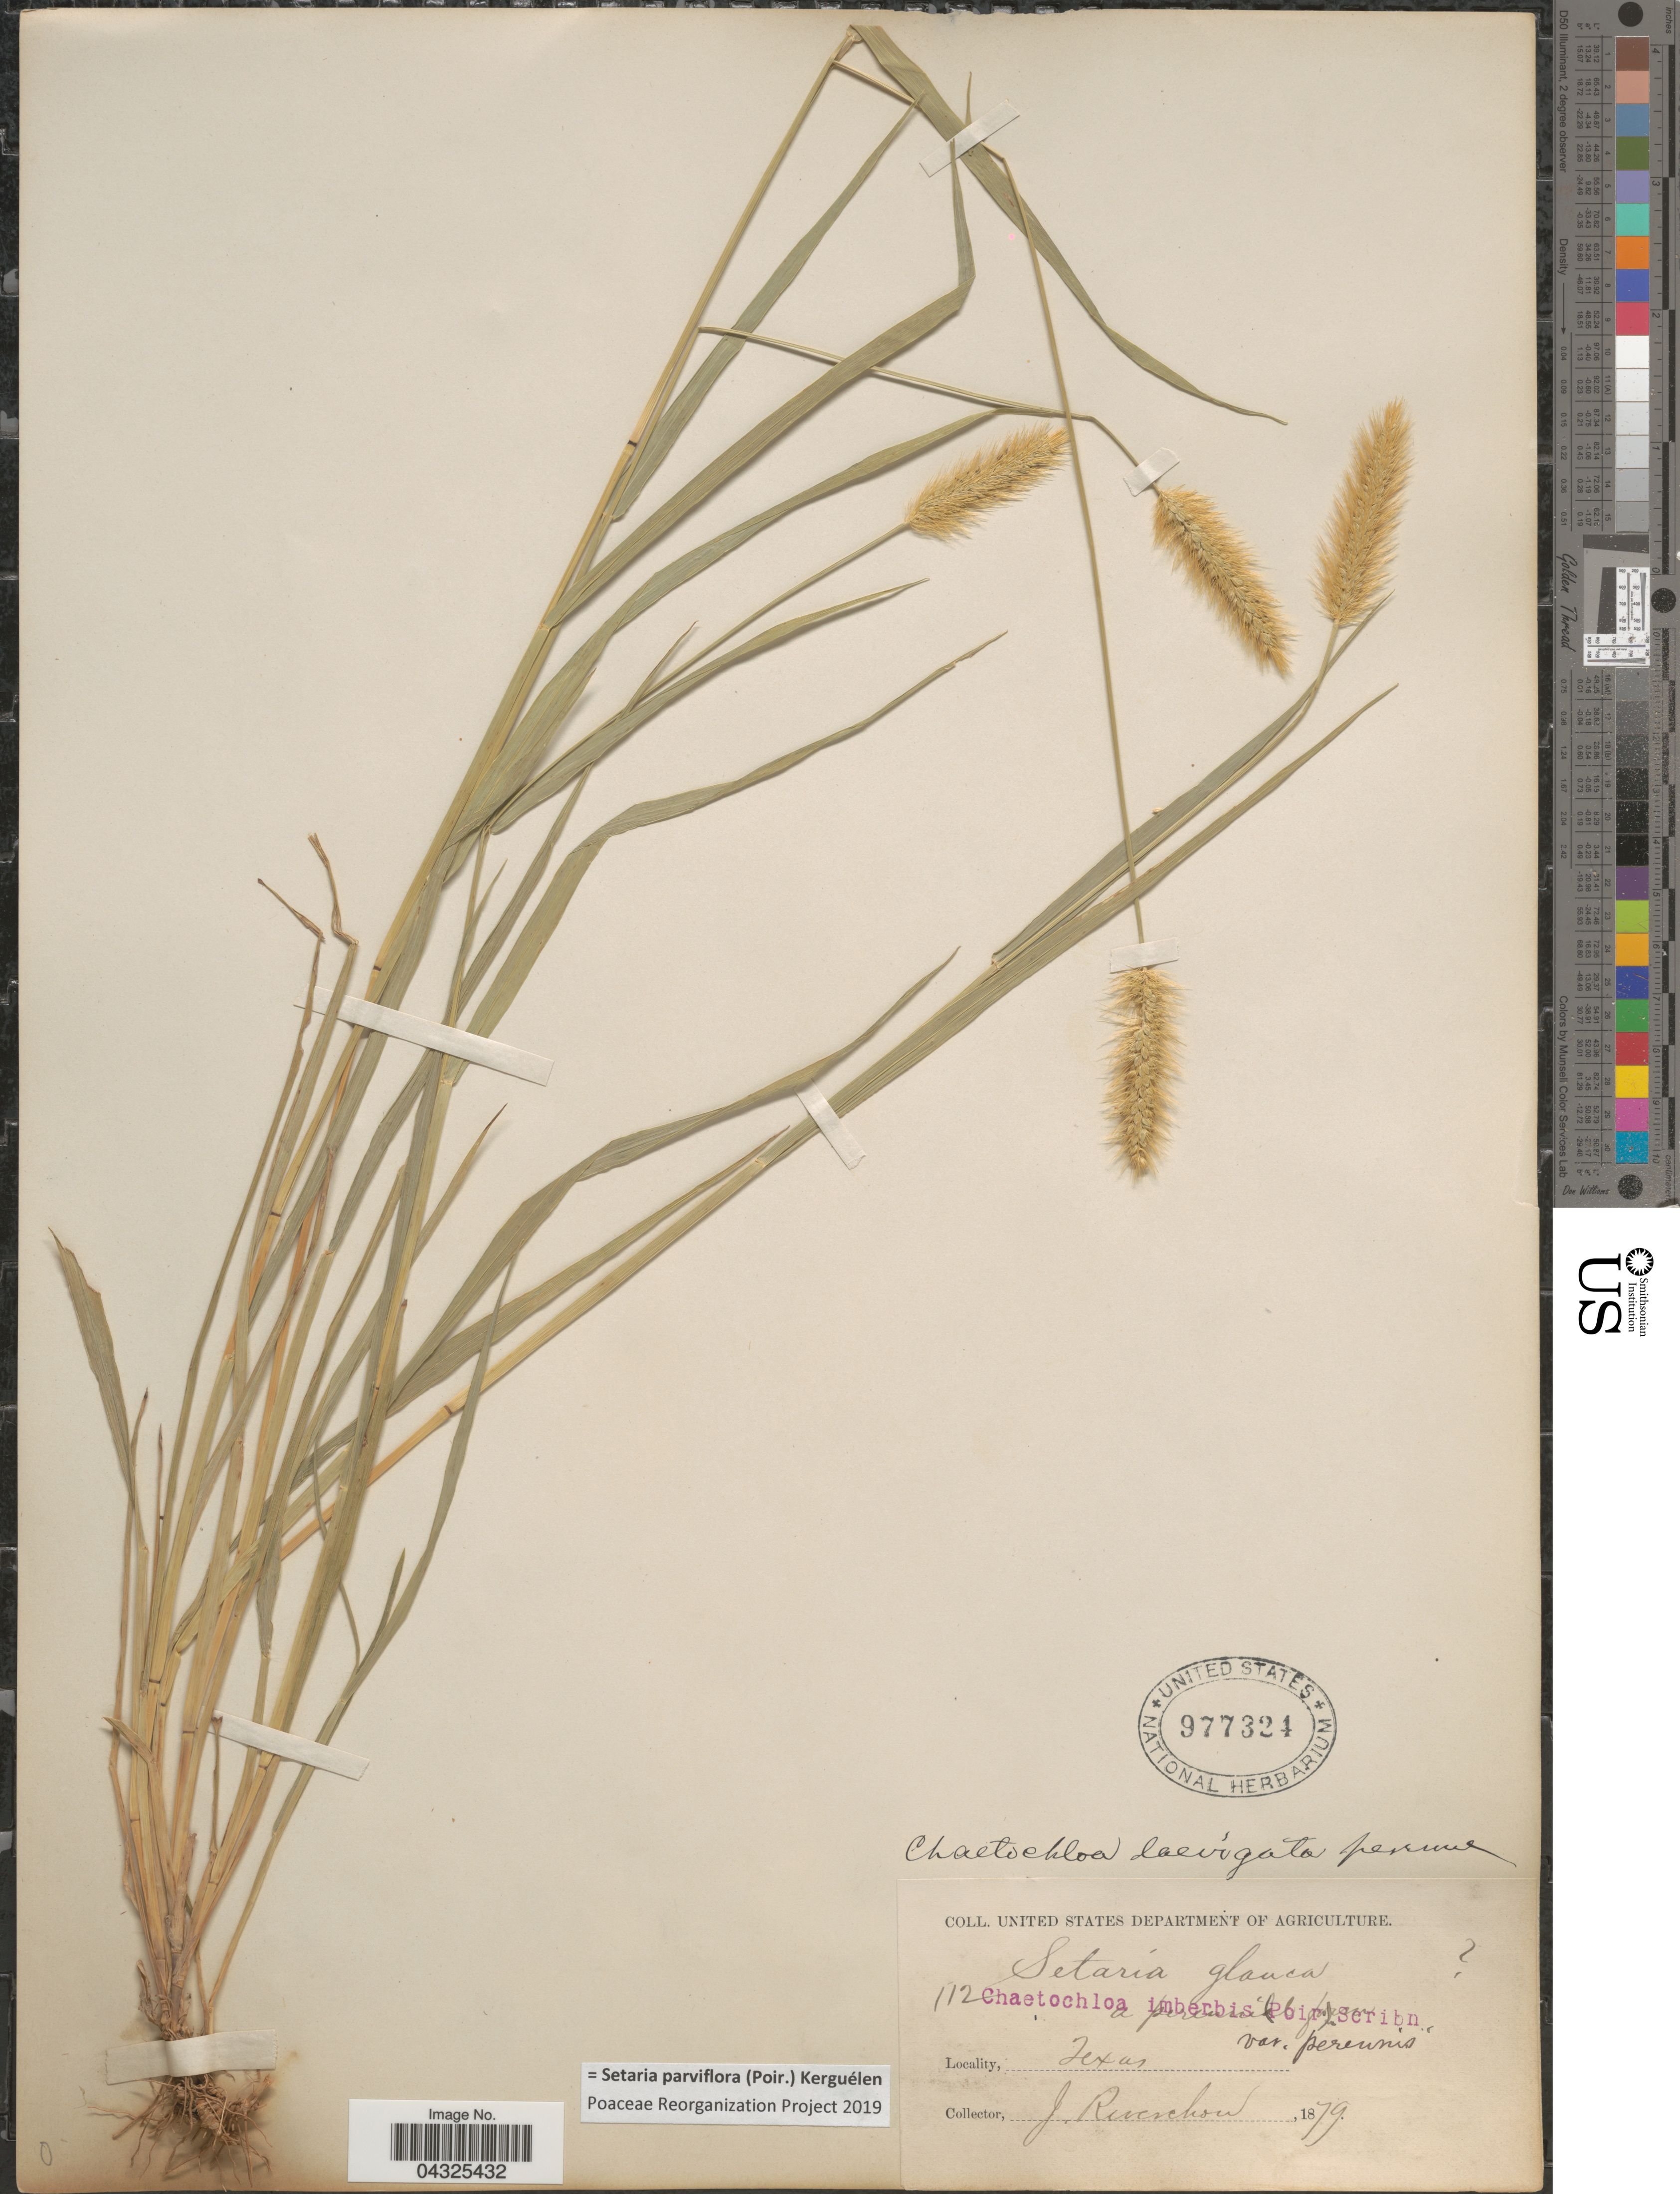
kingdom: Plantae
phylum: Tracheophyta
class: Liliopsida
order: Poales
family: Poaceae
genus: Setaria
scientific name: Setaria parviflora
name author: (Poir.) Kerguélen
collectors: J. Reverchon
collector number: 112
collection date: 1879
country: United States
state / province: Texas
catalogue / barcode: US 977324